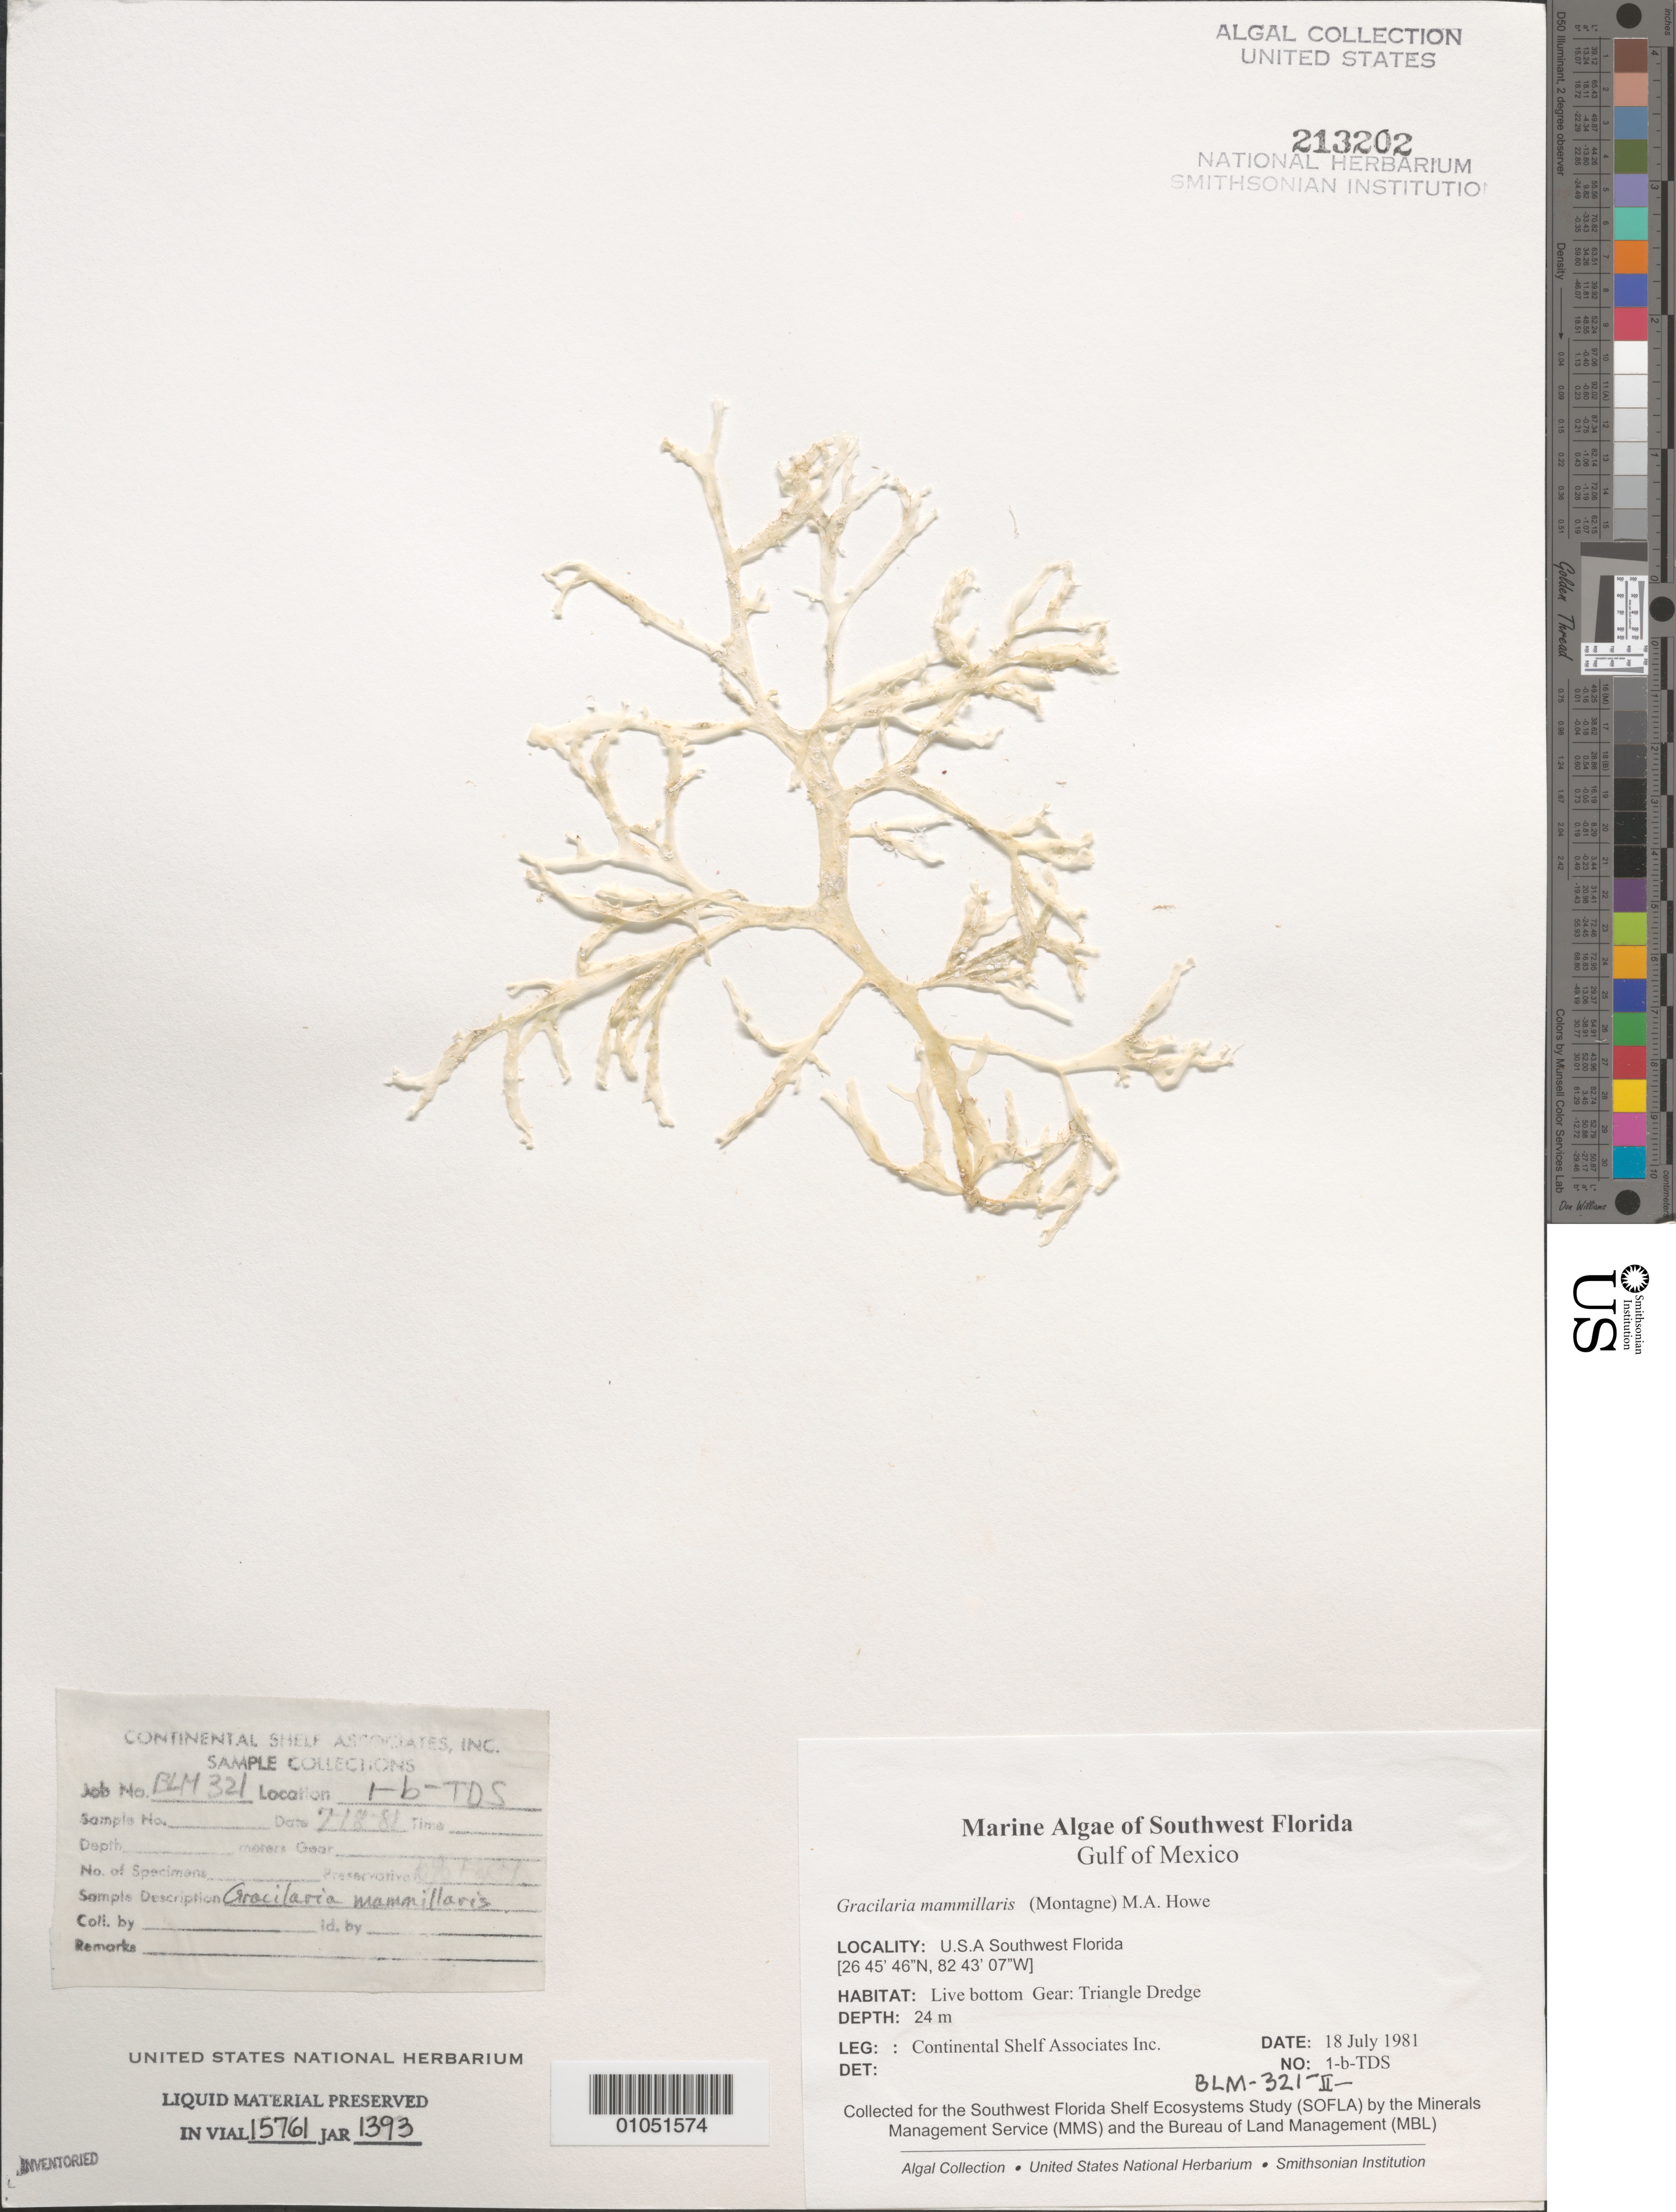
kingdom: Plantae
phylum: Rhodophyta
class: Florideophyceae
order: Gracilariales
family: Gracilariaceae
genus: Gracilaria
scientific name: Gracilaria mammillaris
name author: (Mont.) M. Howe in Britton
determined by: Blair, S. M.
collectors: Continental Shelf Associates for the MMS/BLM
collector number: BLM-321-II-1-B-TDS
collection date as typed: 18 Jul 1981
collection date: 1981-07-18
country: United States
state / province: Florida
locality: Gulf of Mexico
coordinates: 26 45'46"N, 82 43'07"W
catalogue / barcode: US 213202